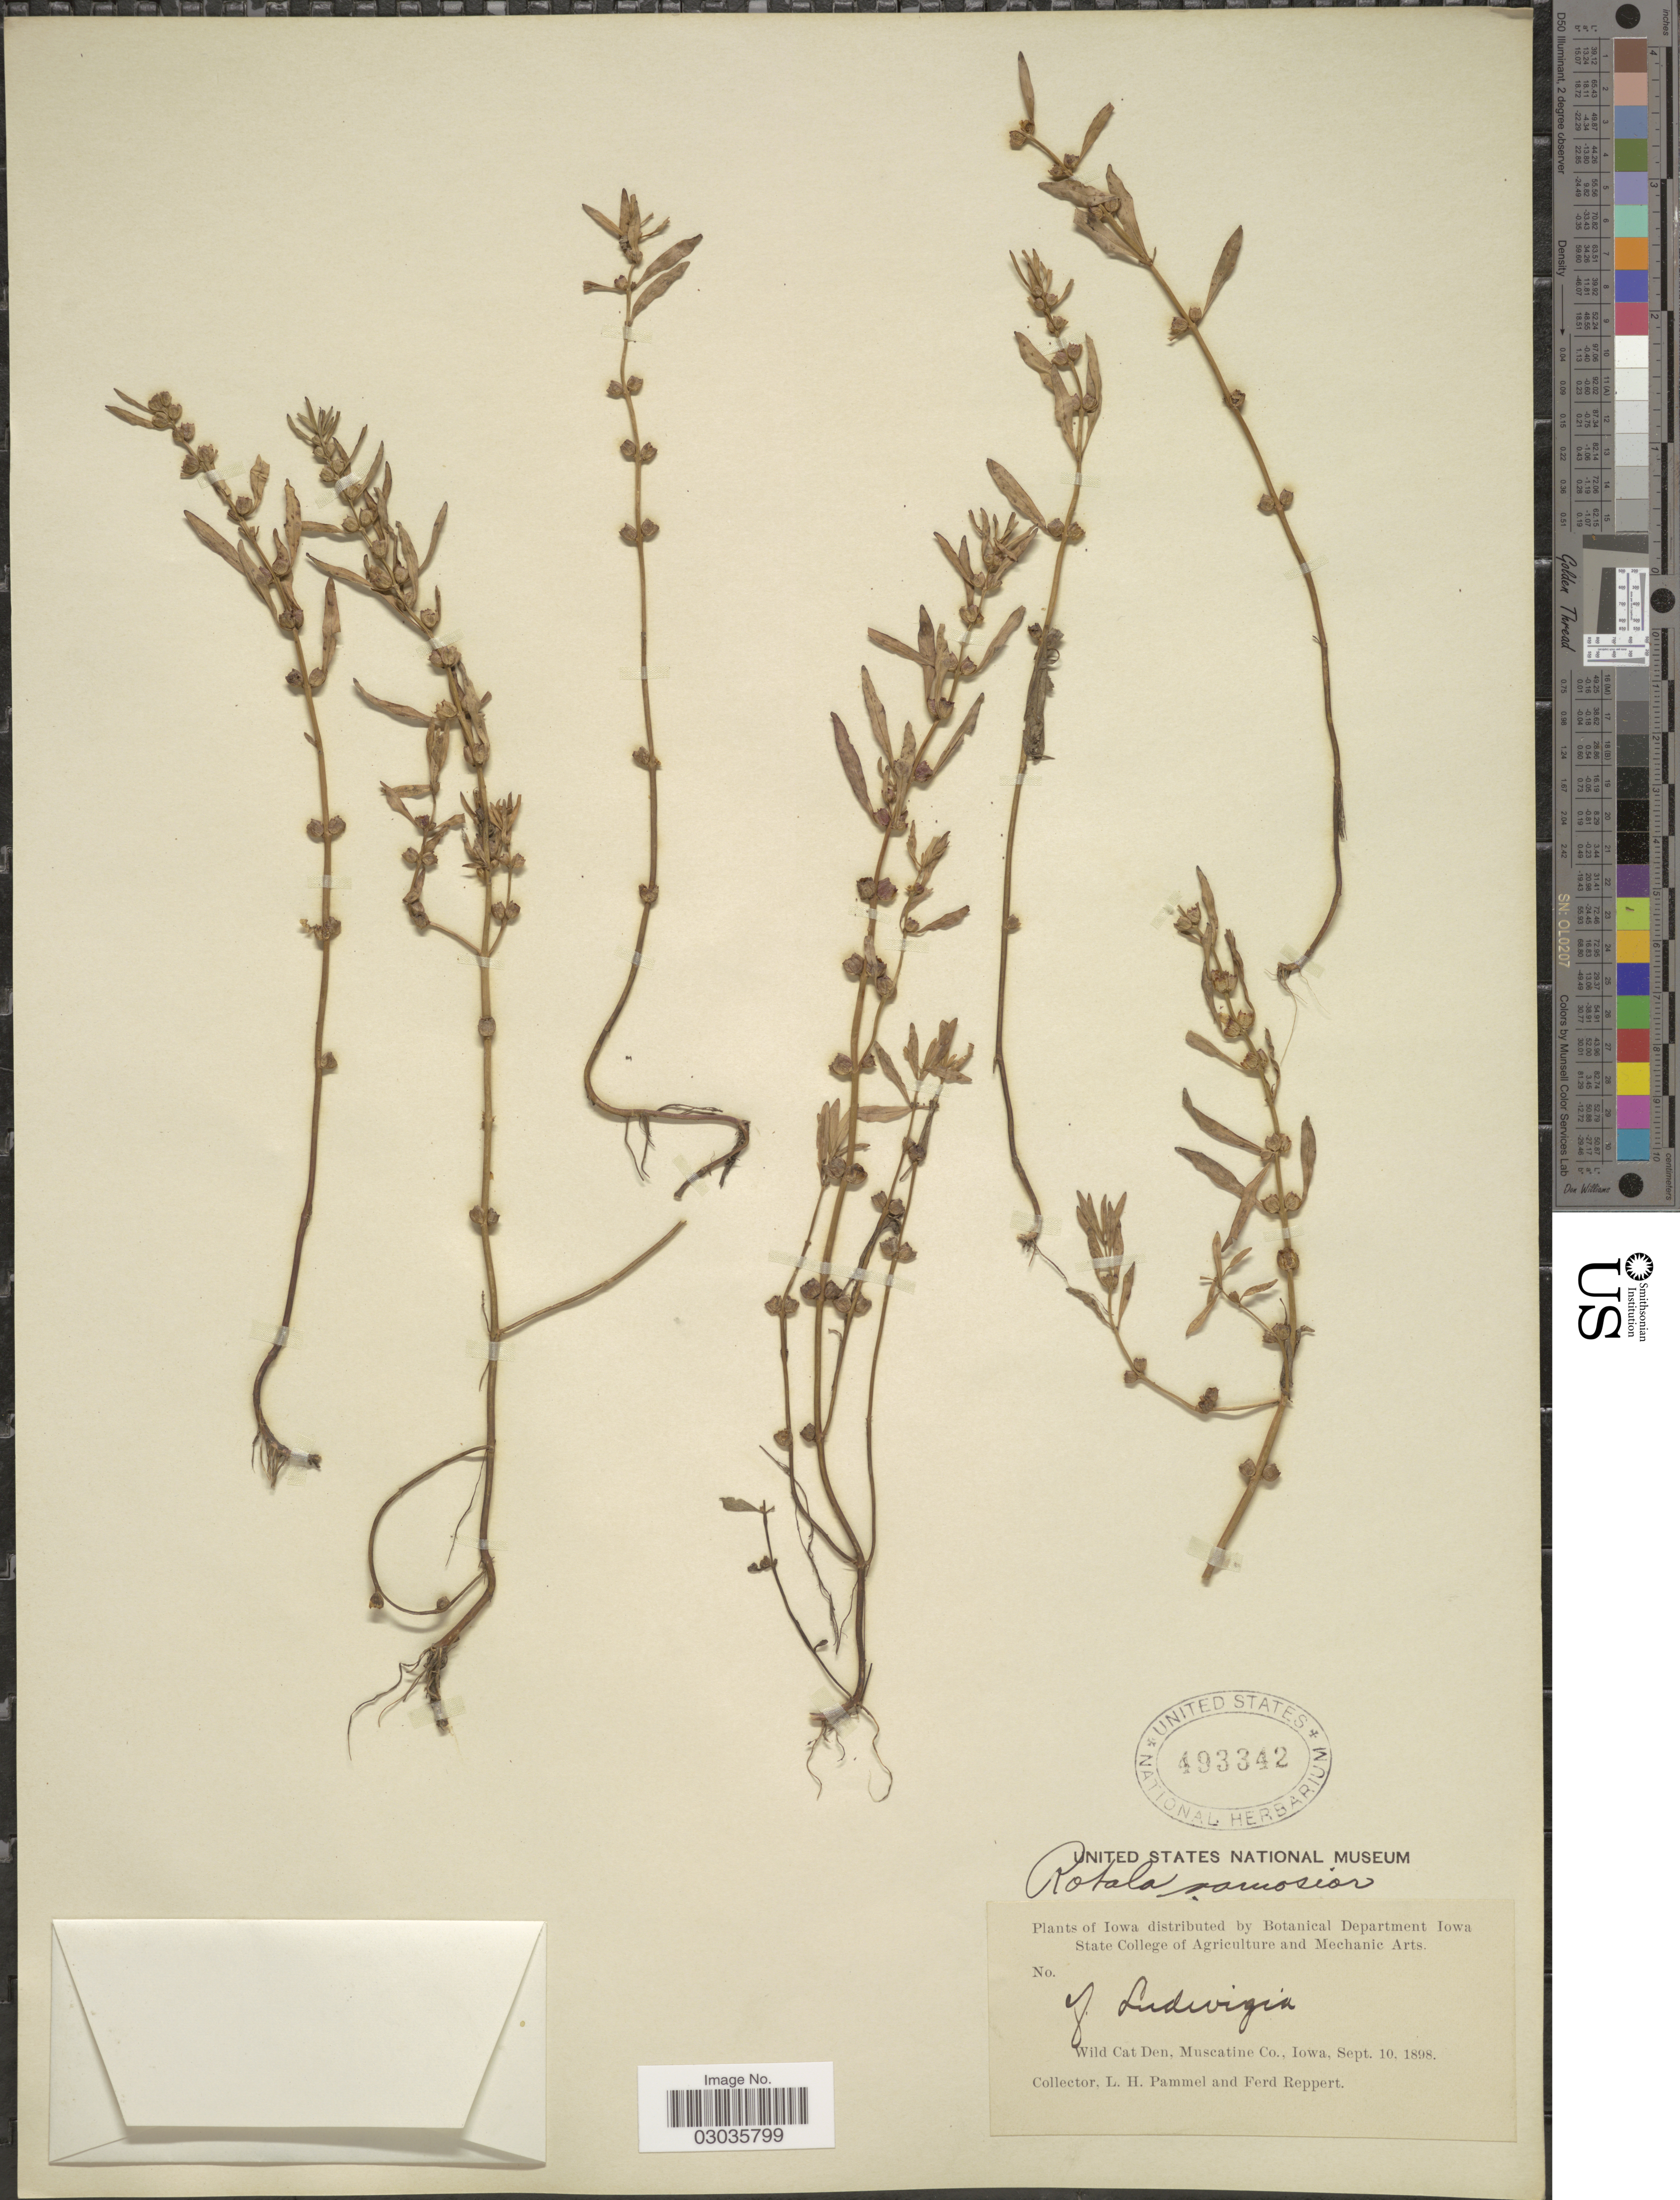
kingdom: Plantae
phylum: Tracheophyta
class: Magnoliopsida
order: Myrtales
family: Lythraceae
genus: Rotala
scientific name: Rotala ramosior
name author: (L.) Koehne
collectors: L. Pammel & F. Reppert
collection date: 1898-09-10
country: United States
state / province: Iowa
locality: Wild Cat Den, Muscatine Co.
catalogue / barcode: US 493342